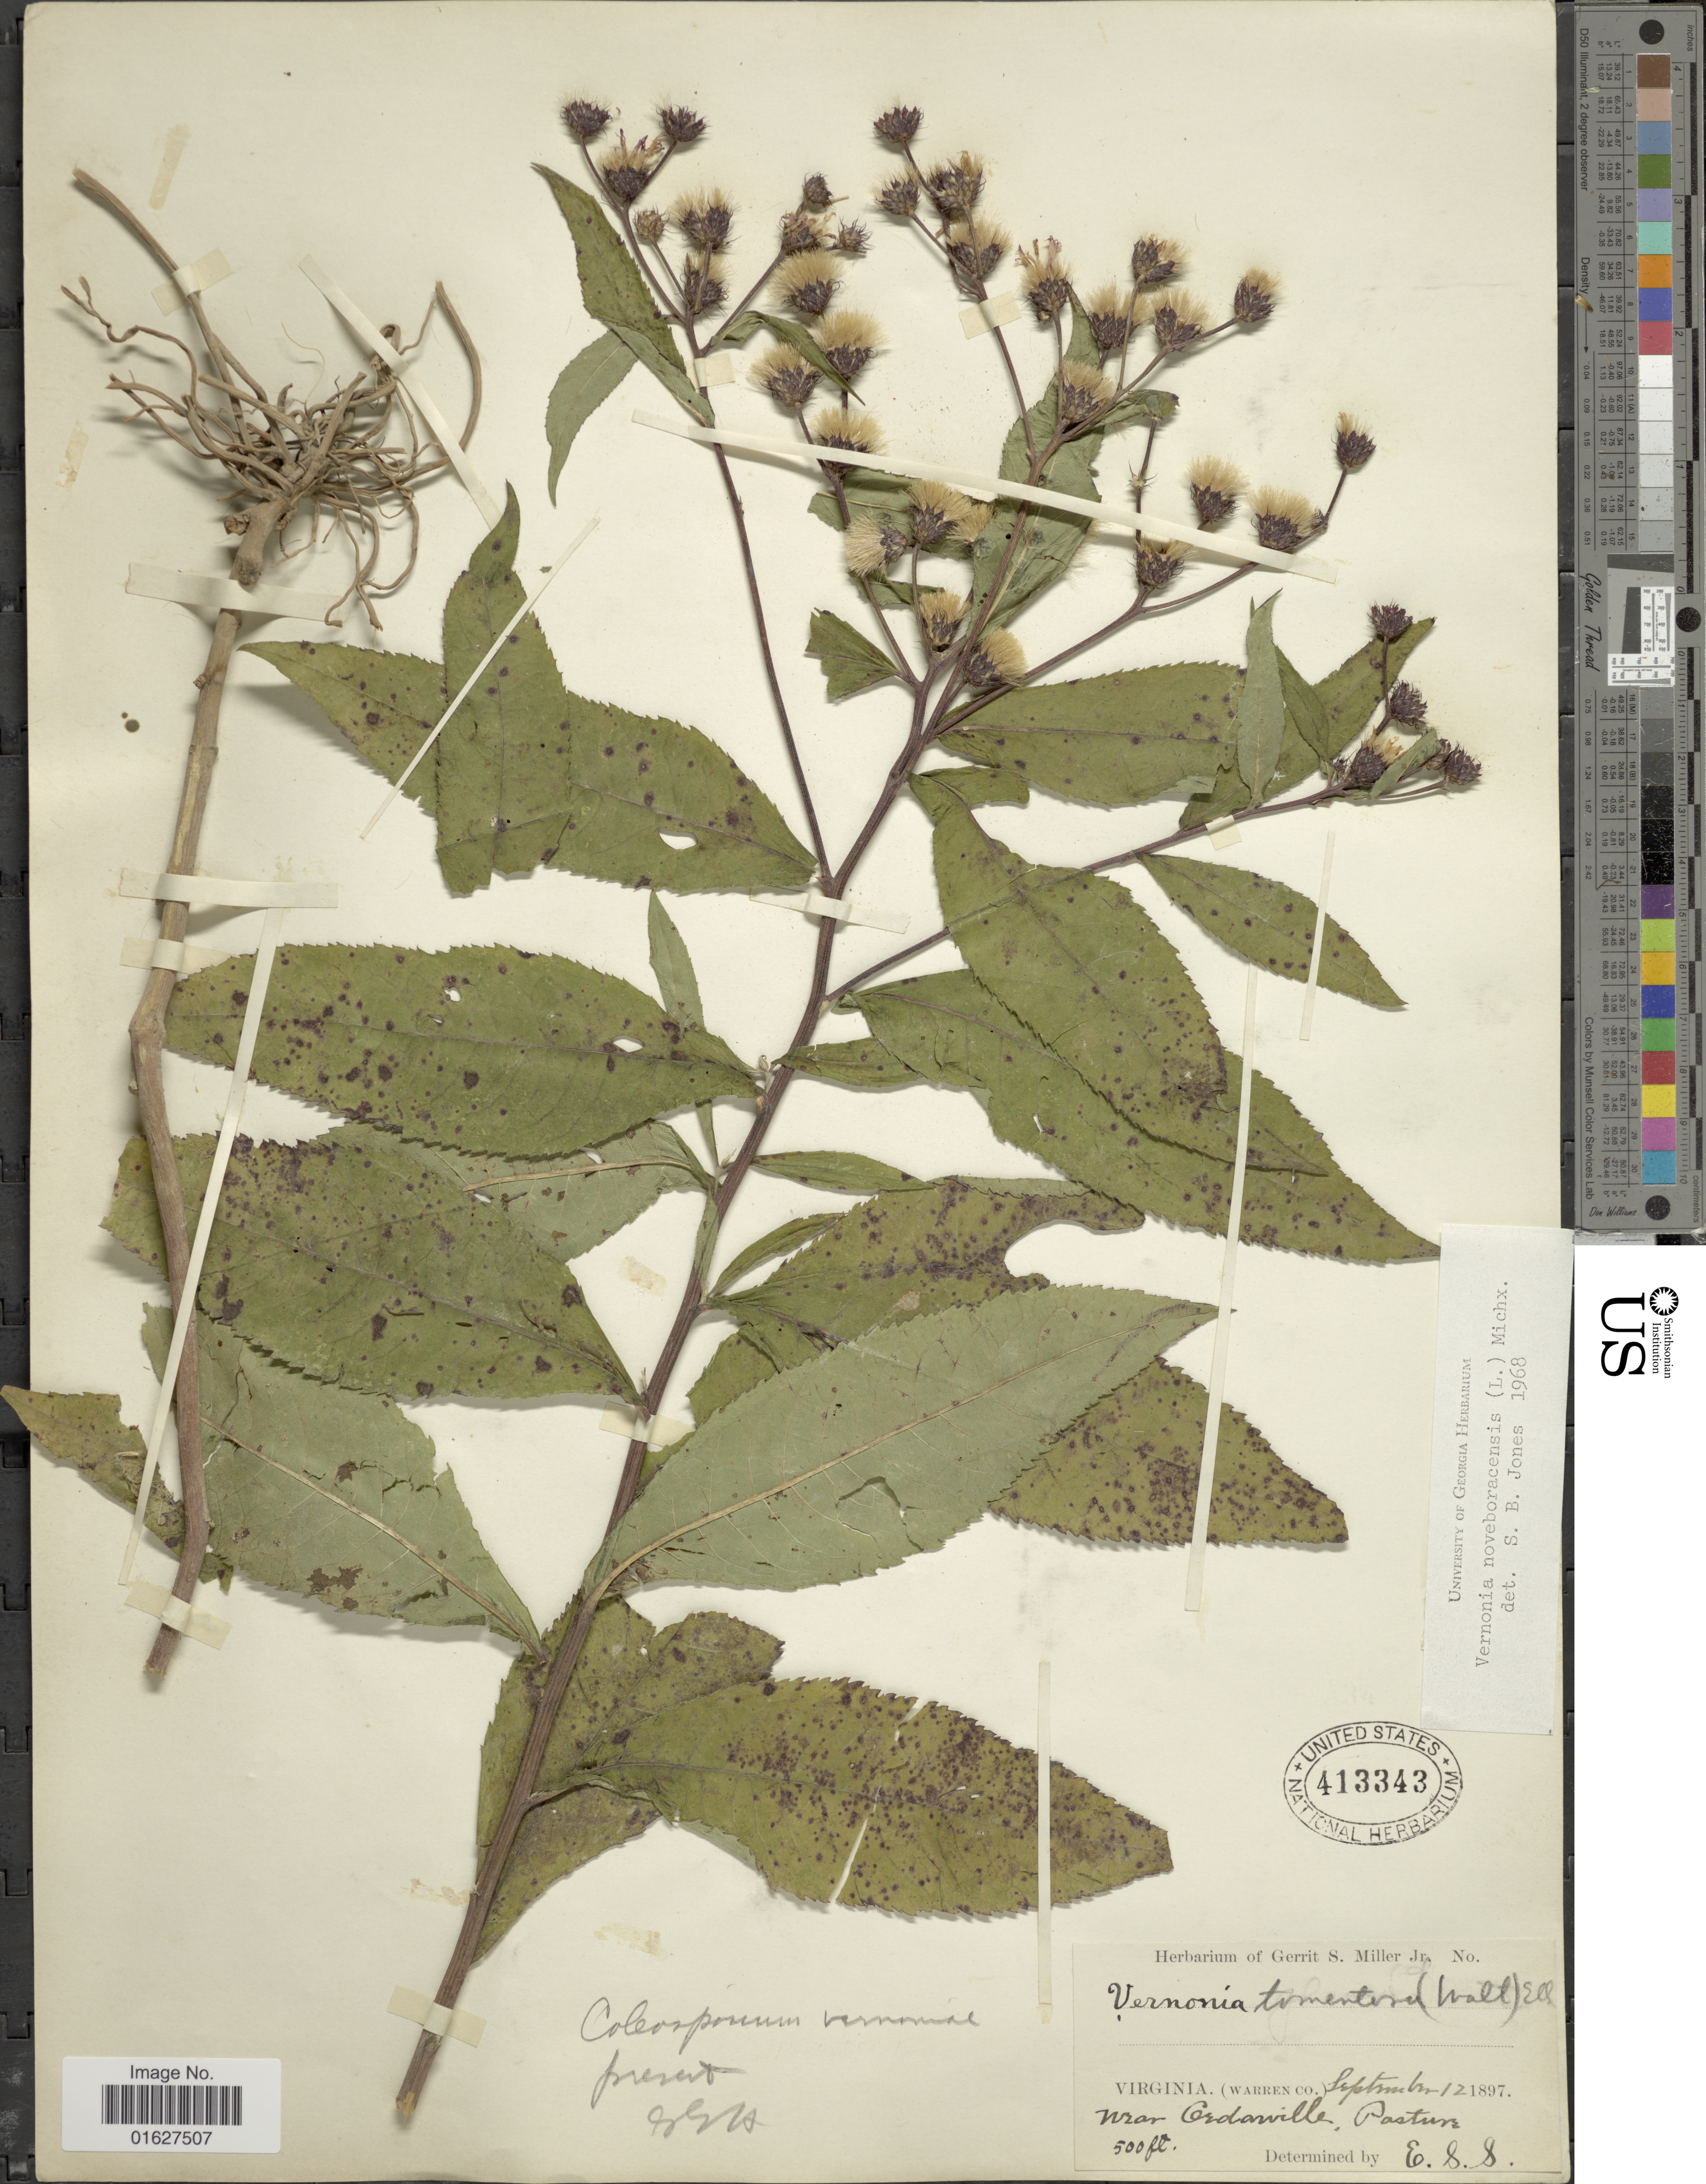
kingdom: Plantae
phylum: Tracheophyta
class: Magnoliopsida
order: Asterales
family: Asteraceae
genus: Vernonia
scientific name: Vernonia noveboracensis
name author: (L.) Michx.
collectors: G. S. Miller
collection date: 1897-09-12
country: United States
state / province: Virginia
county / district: Warren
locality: Virginia. (Warren Co. ) near Ordarville, Pasture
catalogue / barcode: US 413343